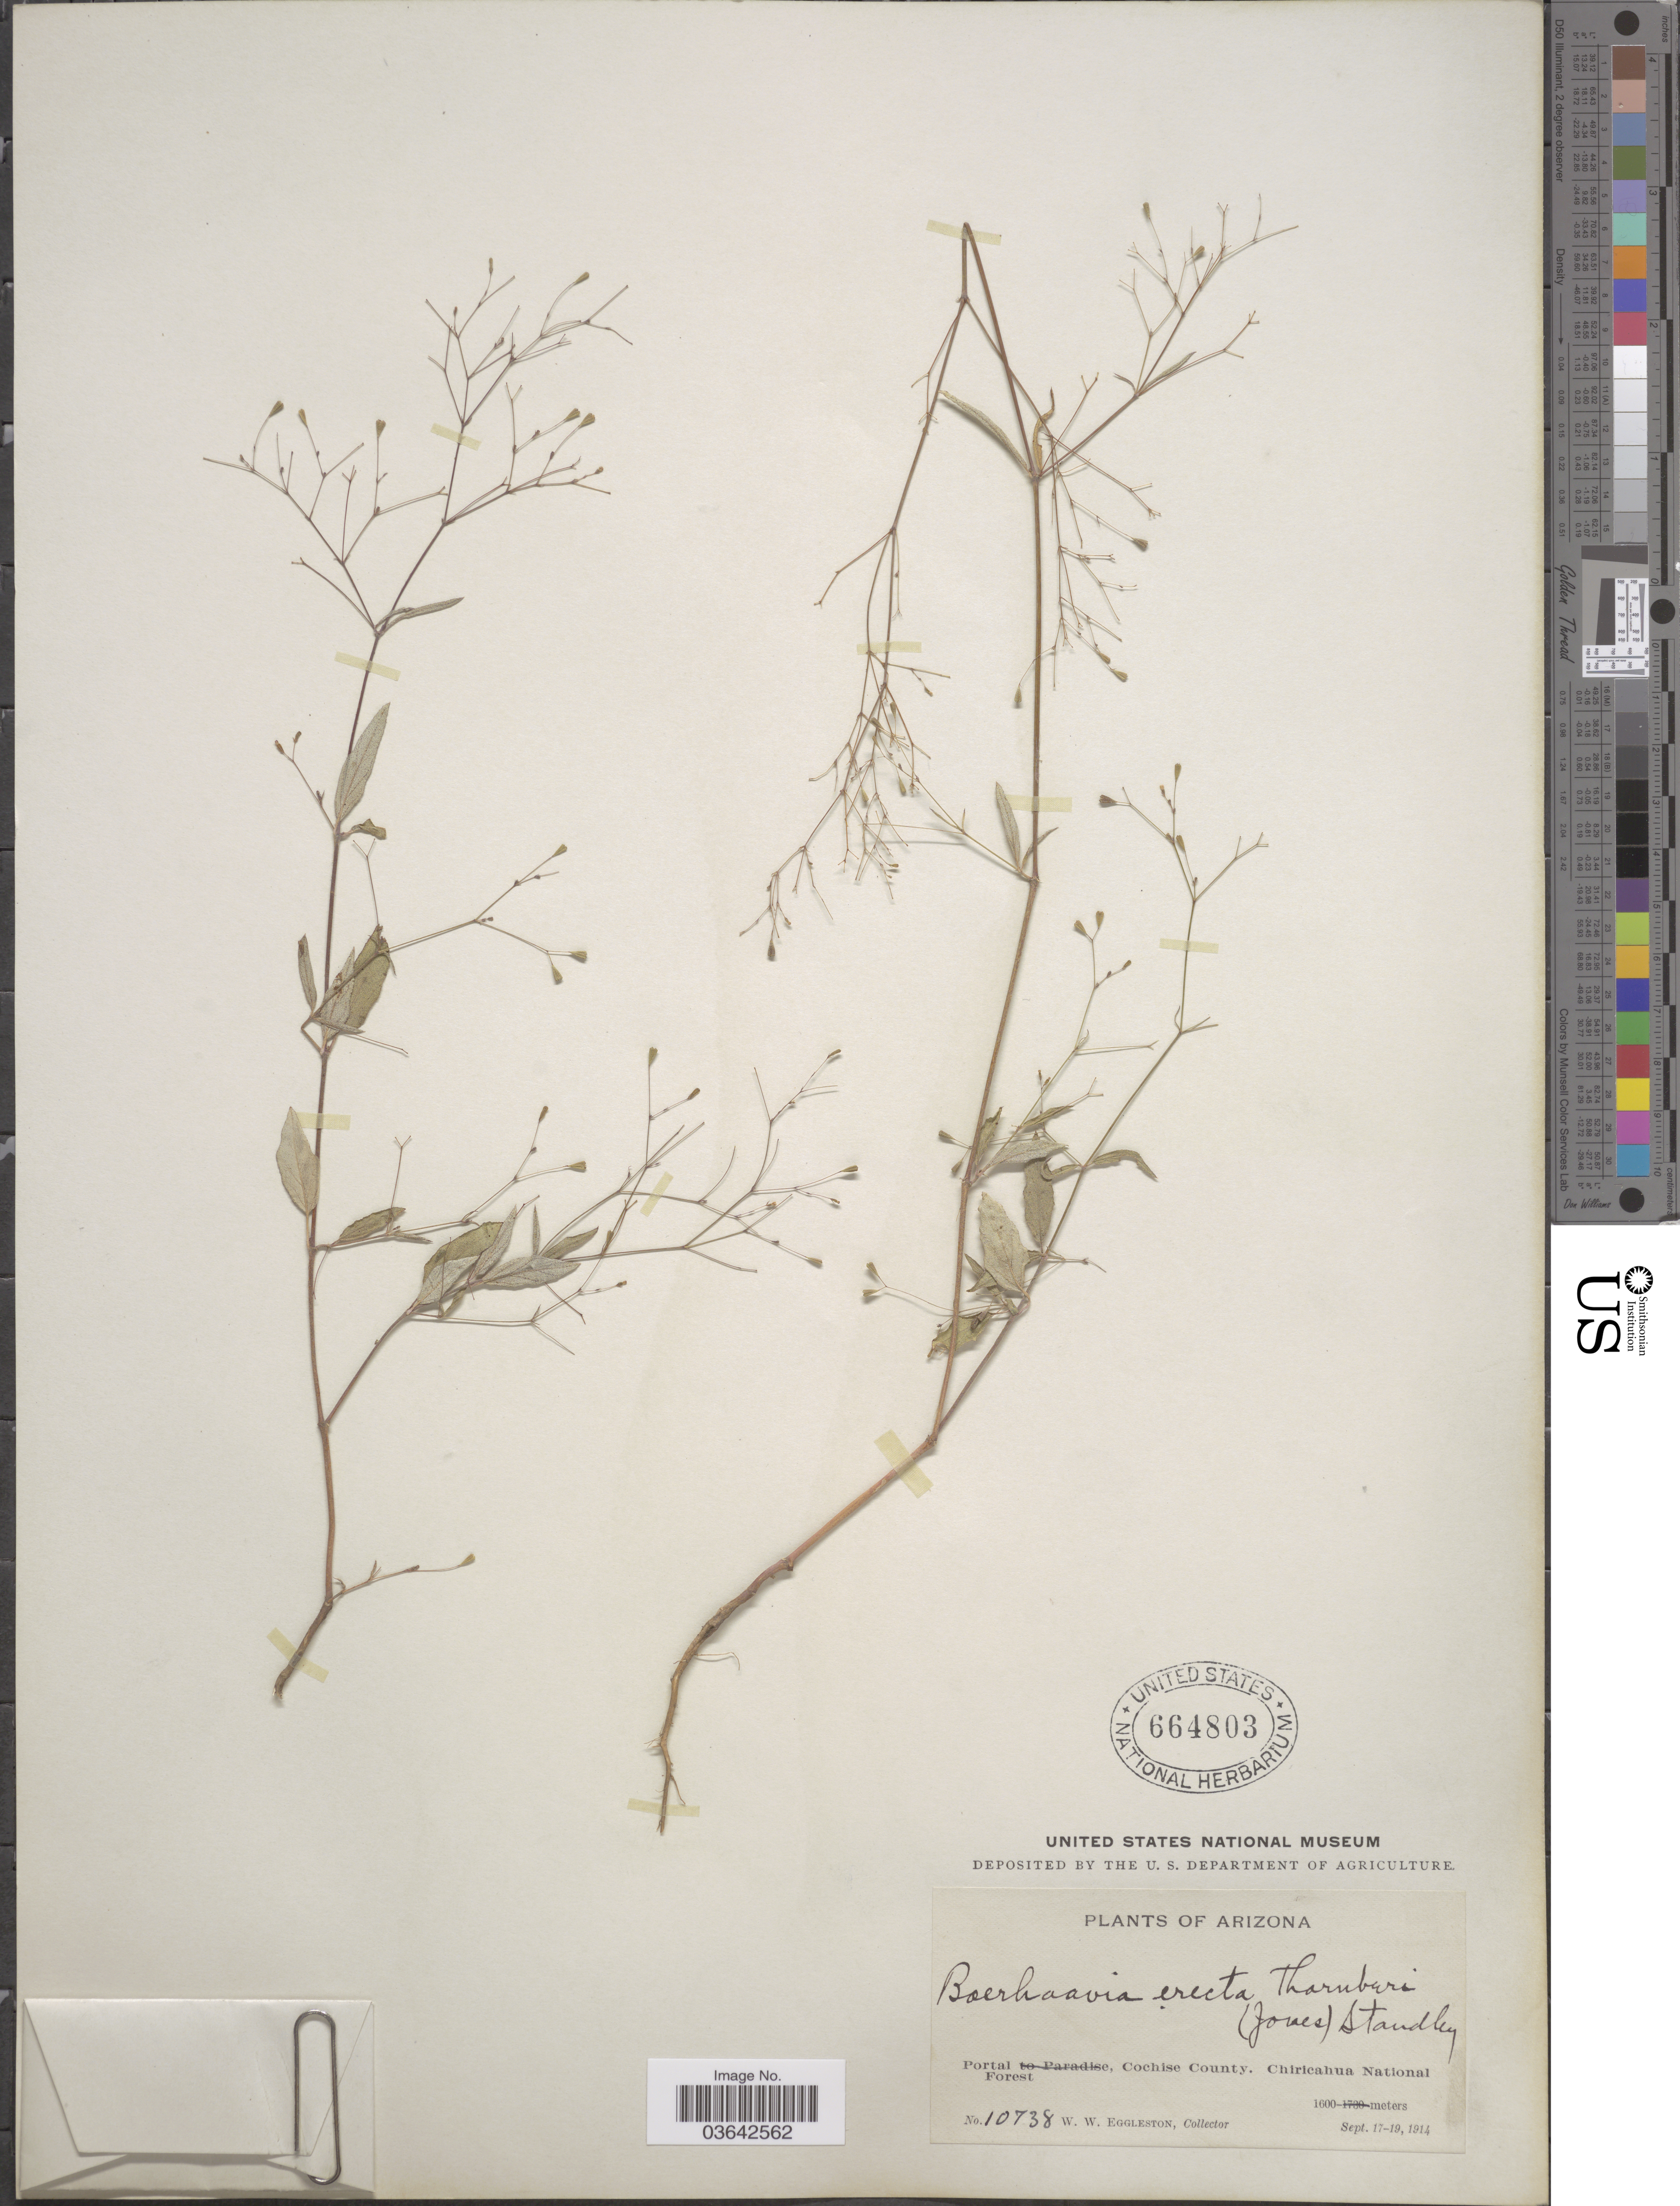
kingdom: Plantae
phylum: Tracheophyta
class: Magnoliopsida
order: Caryophyllales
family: Nyctaginaceae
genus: Boerhavia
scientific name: Boerhavia erecta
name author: L.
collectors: W. W. Eggleston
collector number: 10738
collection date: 1914-09-17/1914-09-19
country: United States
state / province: Arizona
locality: Portal, Cochise County, Chiricahua National Forest.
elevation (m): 1600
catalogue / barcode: US 664803